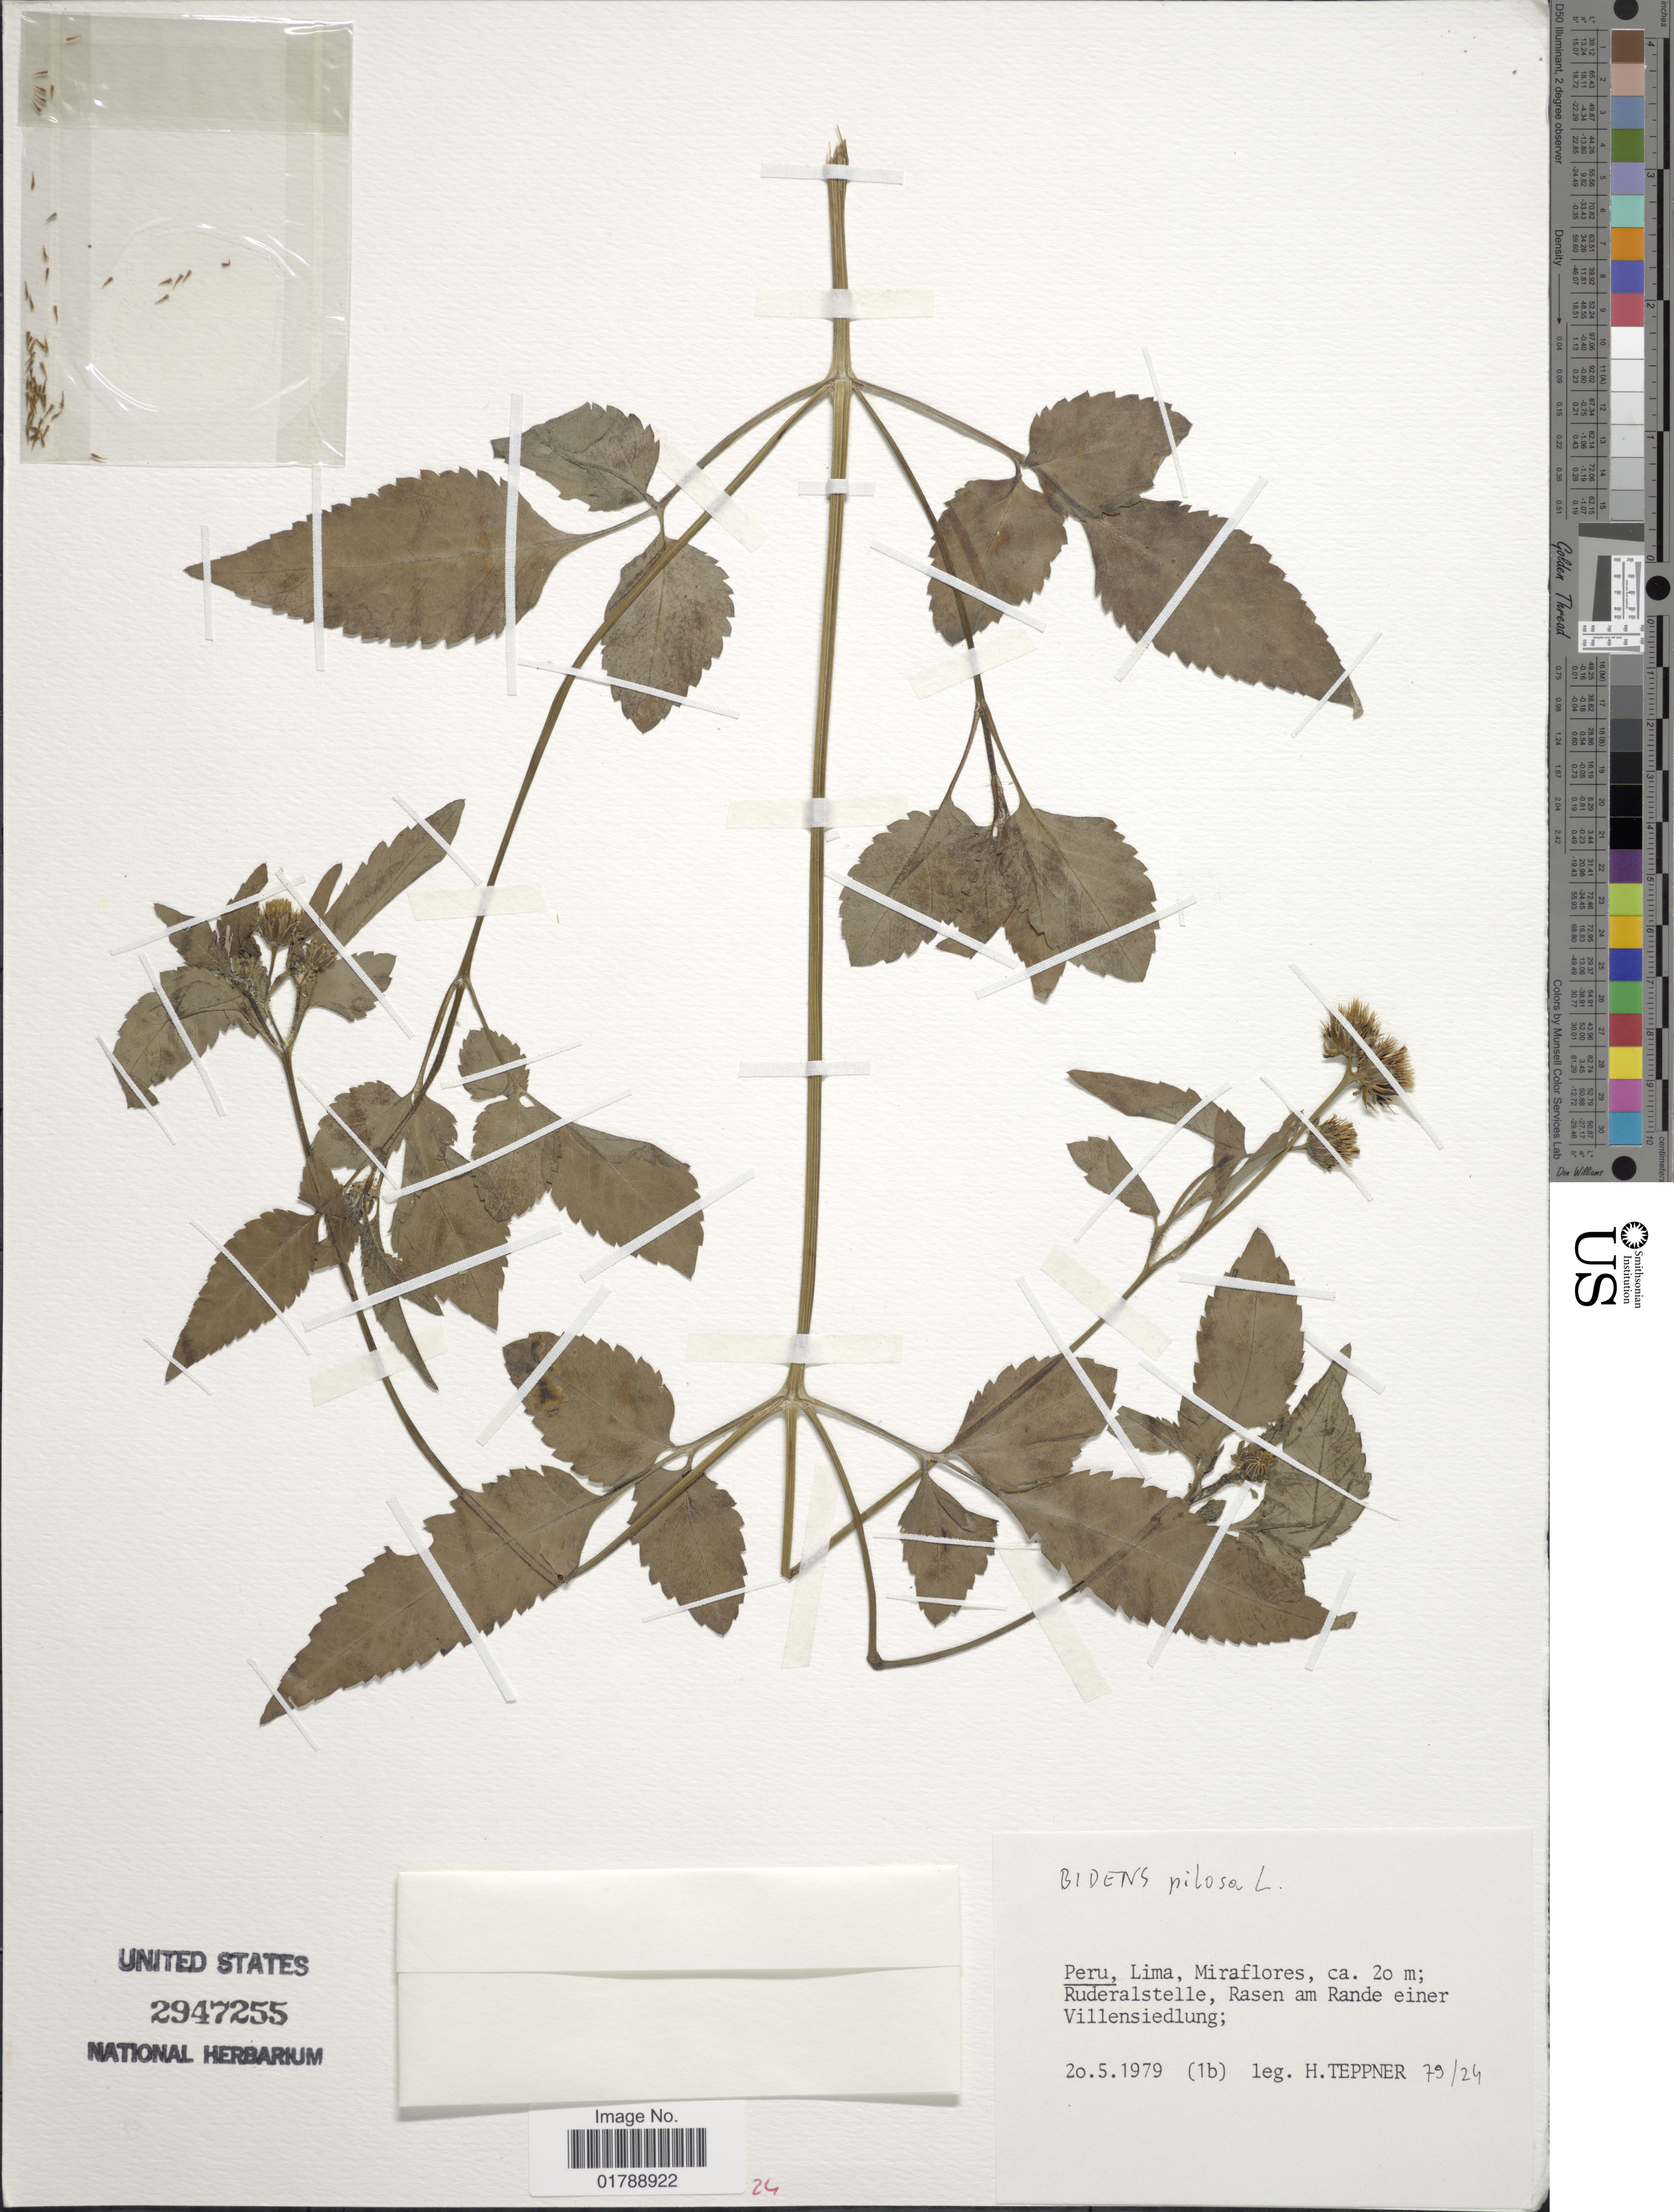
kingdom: Plantae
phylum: Tracheophyta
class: Magnoliopsida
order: Asterales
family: Asteraceae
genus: Bidens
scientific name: Bidens pilosa var. radiata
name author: (Sch. Bip.) J.A. Schmidt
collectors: H. Teppner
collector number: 79/24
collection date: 1979-05-20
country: Peru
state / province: Lima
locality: Miraflores, ca. 20 m; Ruderalstelle, Rasen am Rande einer Villensiedlung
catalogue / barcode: US 2947255